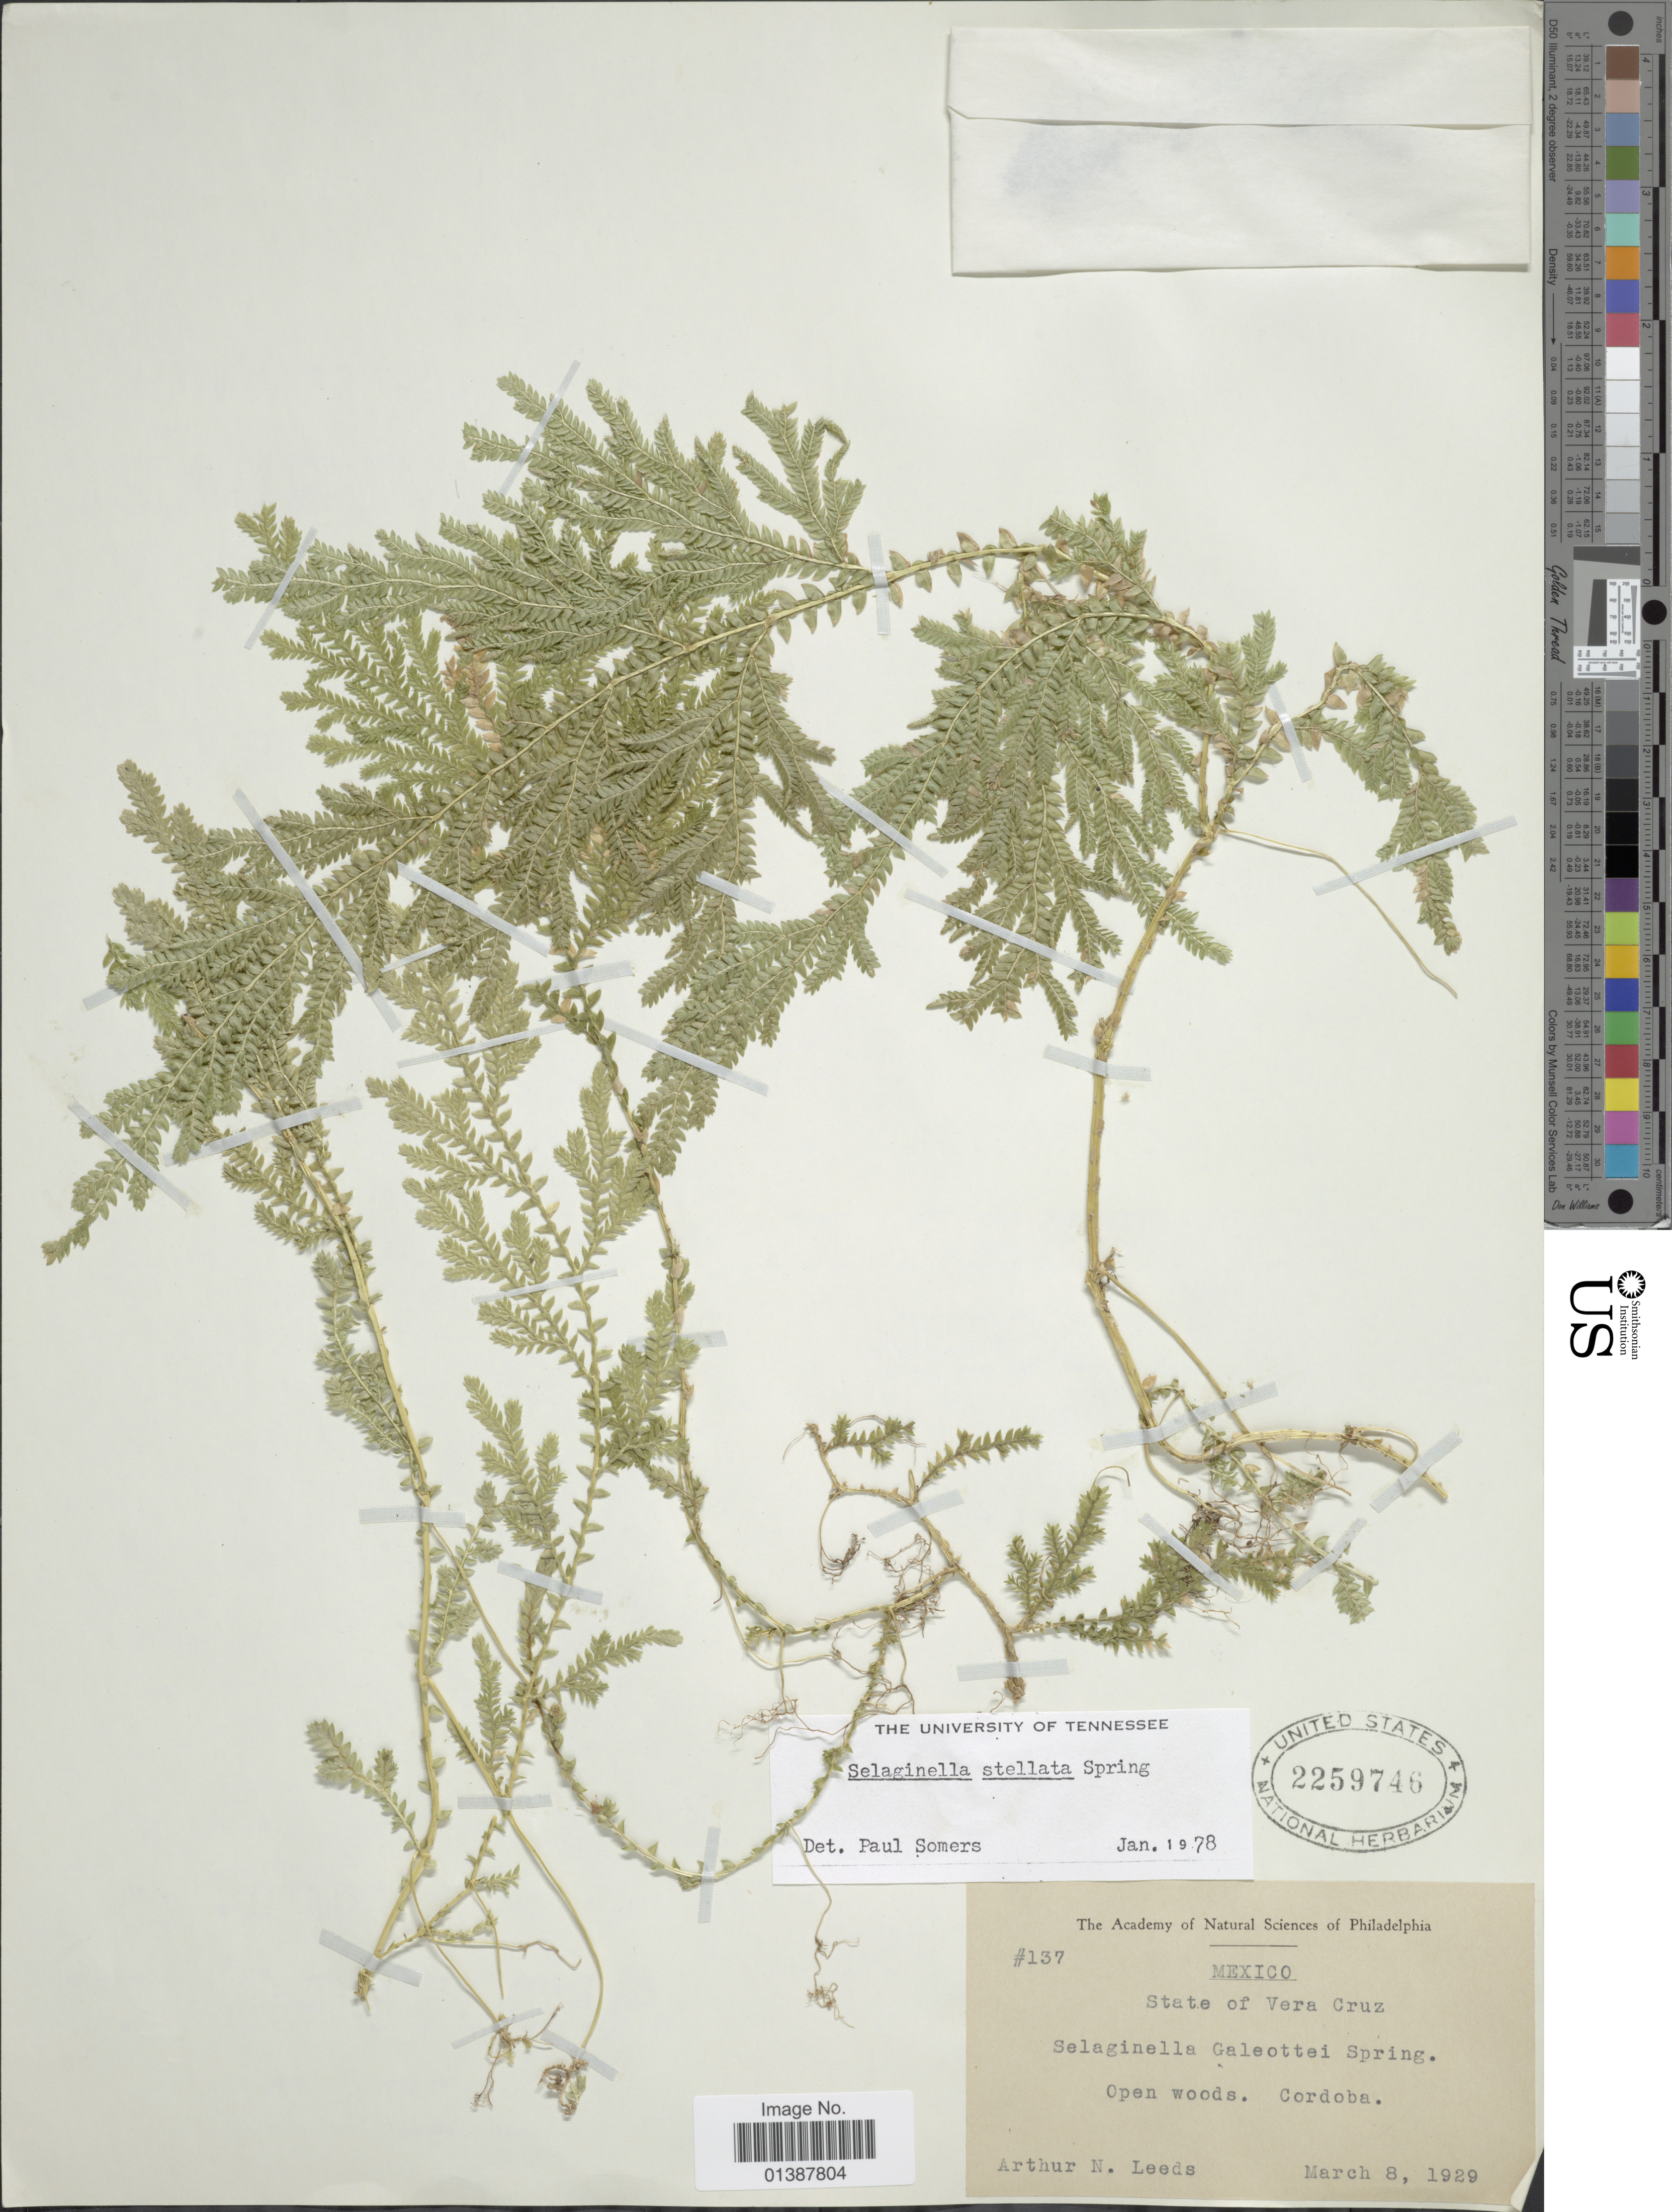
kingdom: Plantae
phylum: Tracheophyta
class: Lycopodiopsida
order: Selaginellales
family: Selaginellaceae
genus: Selaginella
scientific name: Selaginella galeottii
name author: Spring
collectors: A. N. Leeds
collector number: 137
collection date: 1929-03-08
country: Mexico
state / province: Veracruz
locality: Cordoba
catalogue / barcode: US 2259746